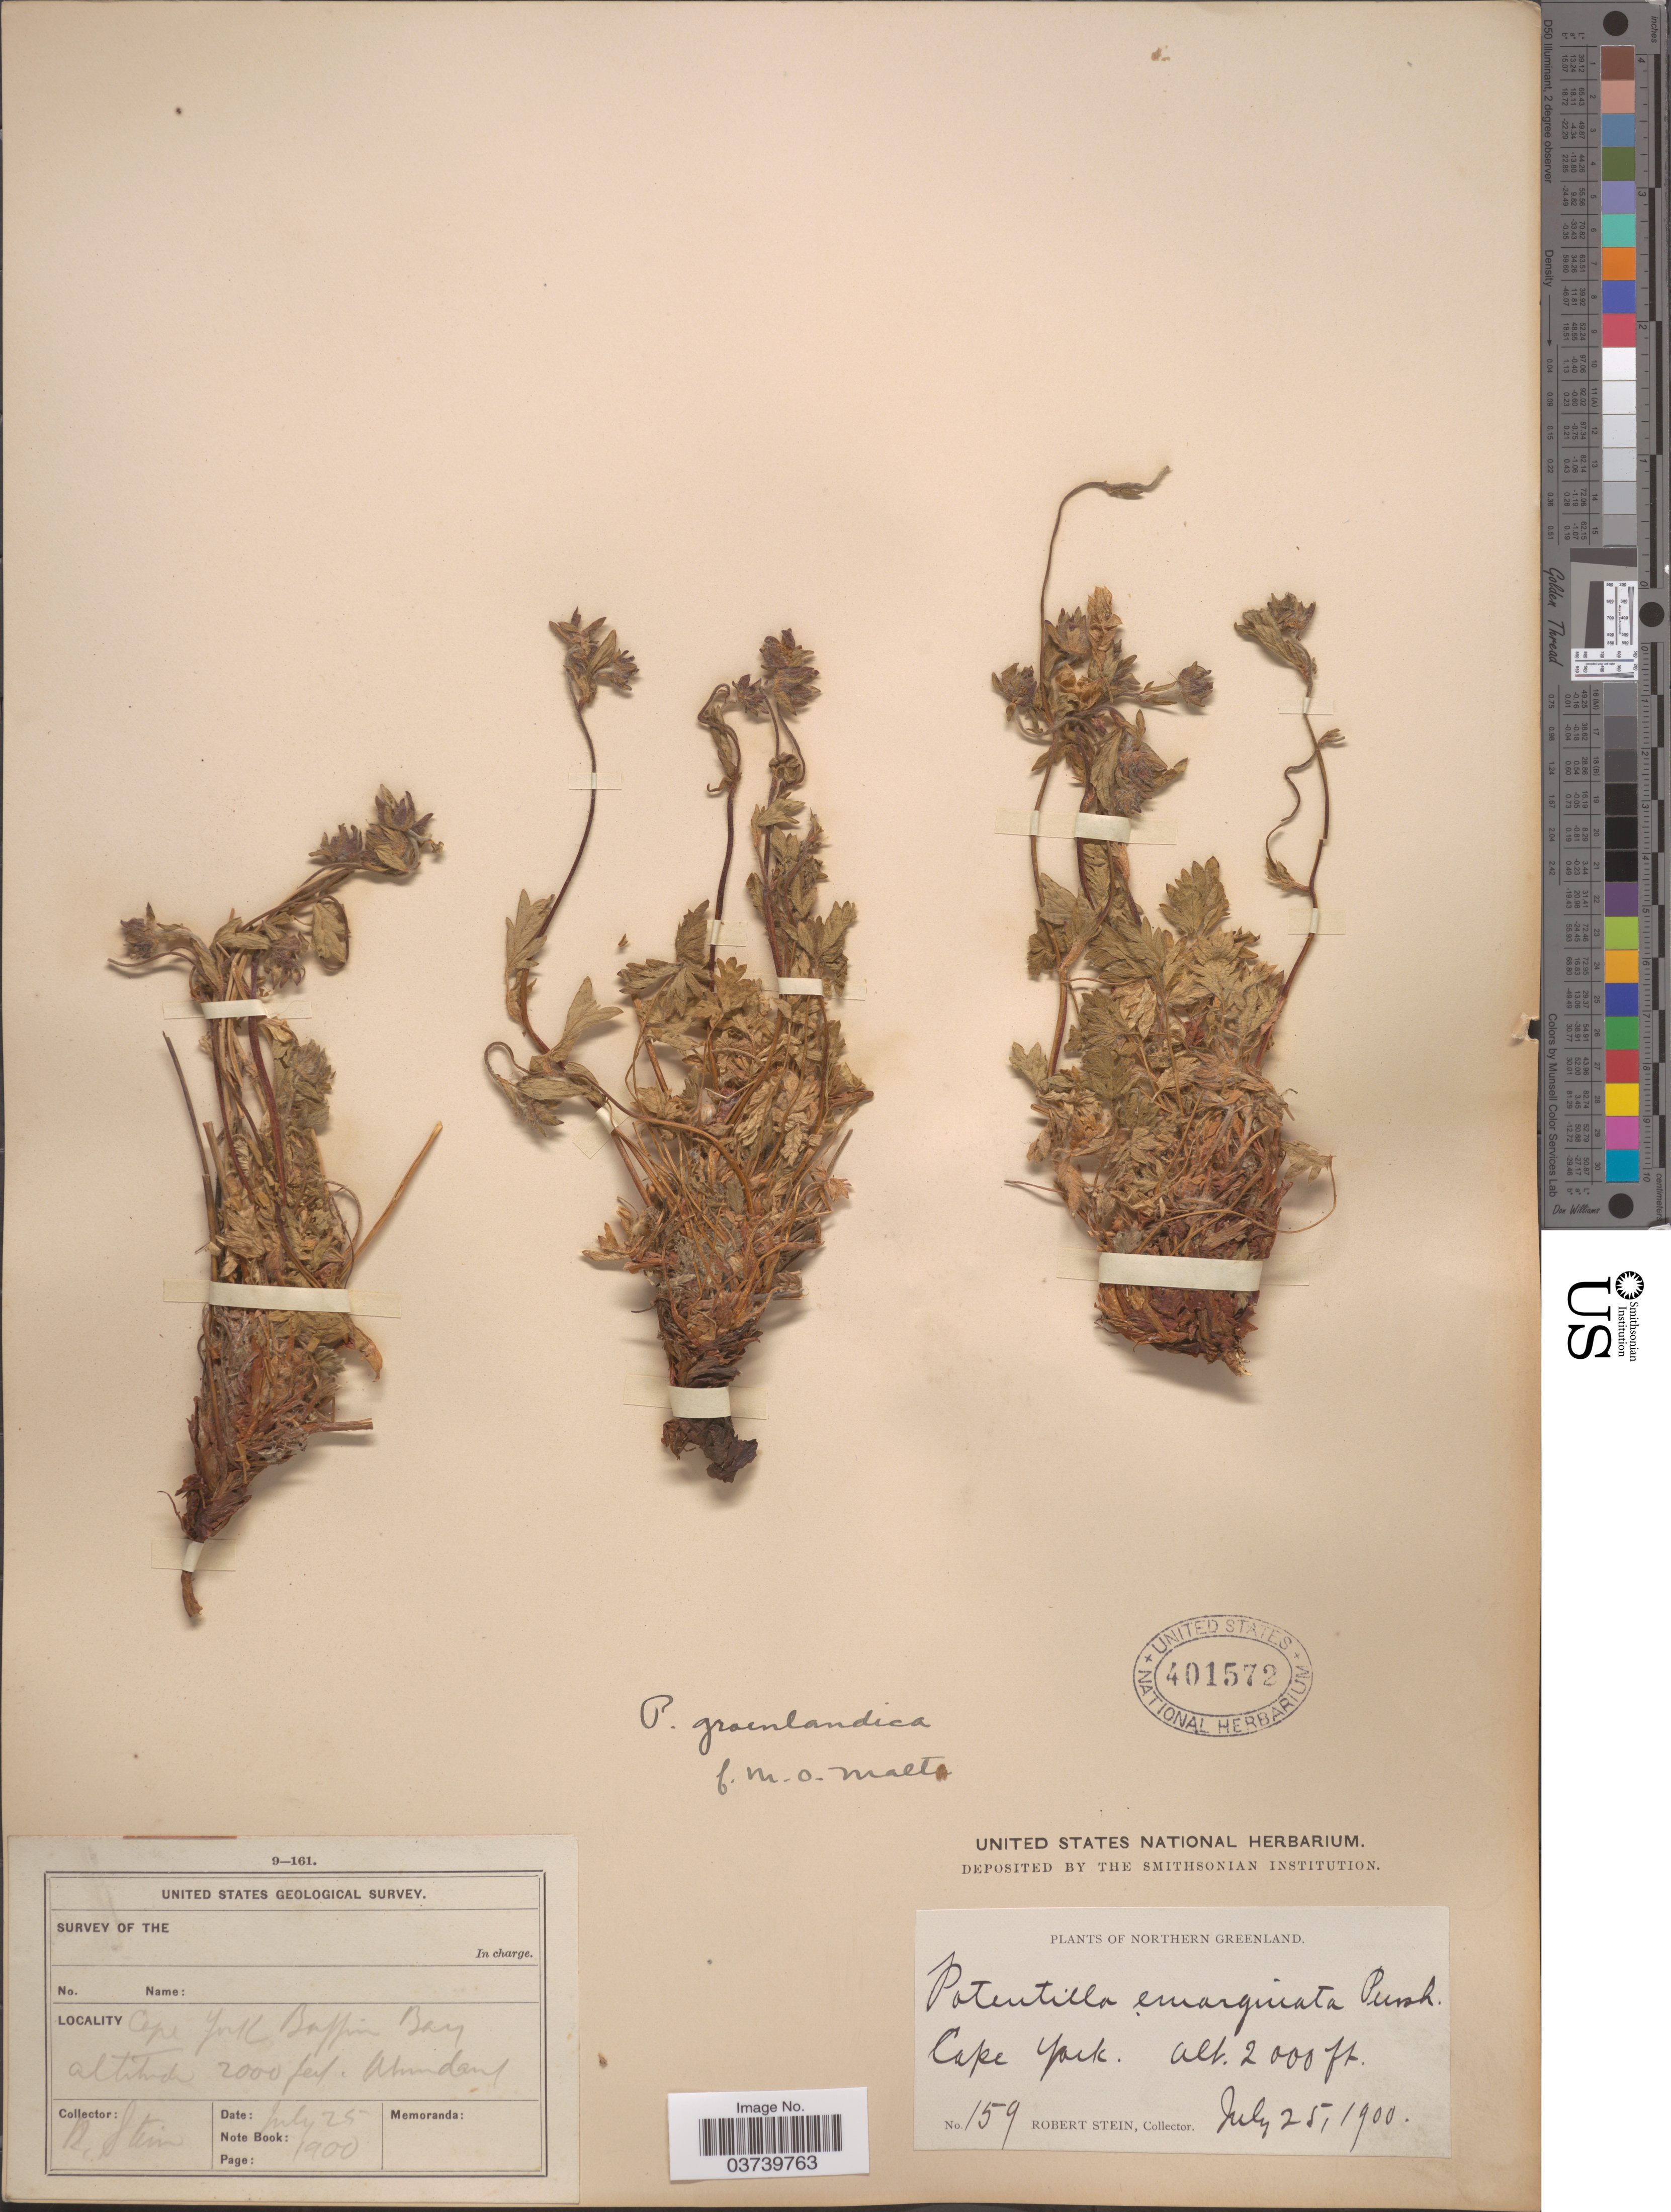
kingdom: Plantae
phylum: Tracheophyta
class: Magnoliopsida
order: Rosales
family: Rosaceae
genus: Potentilla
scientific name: Potentilla groenlandica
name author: R. Br.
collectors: R. Stein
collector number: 159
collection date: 1900-07-25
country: Greenland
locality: Northern Greenland. Cape York. Baffin Bay.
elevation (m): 610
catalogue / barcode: US 401572